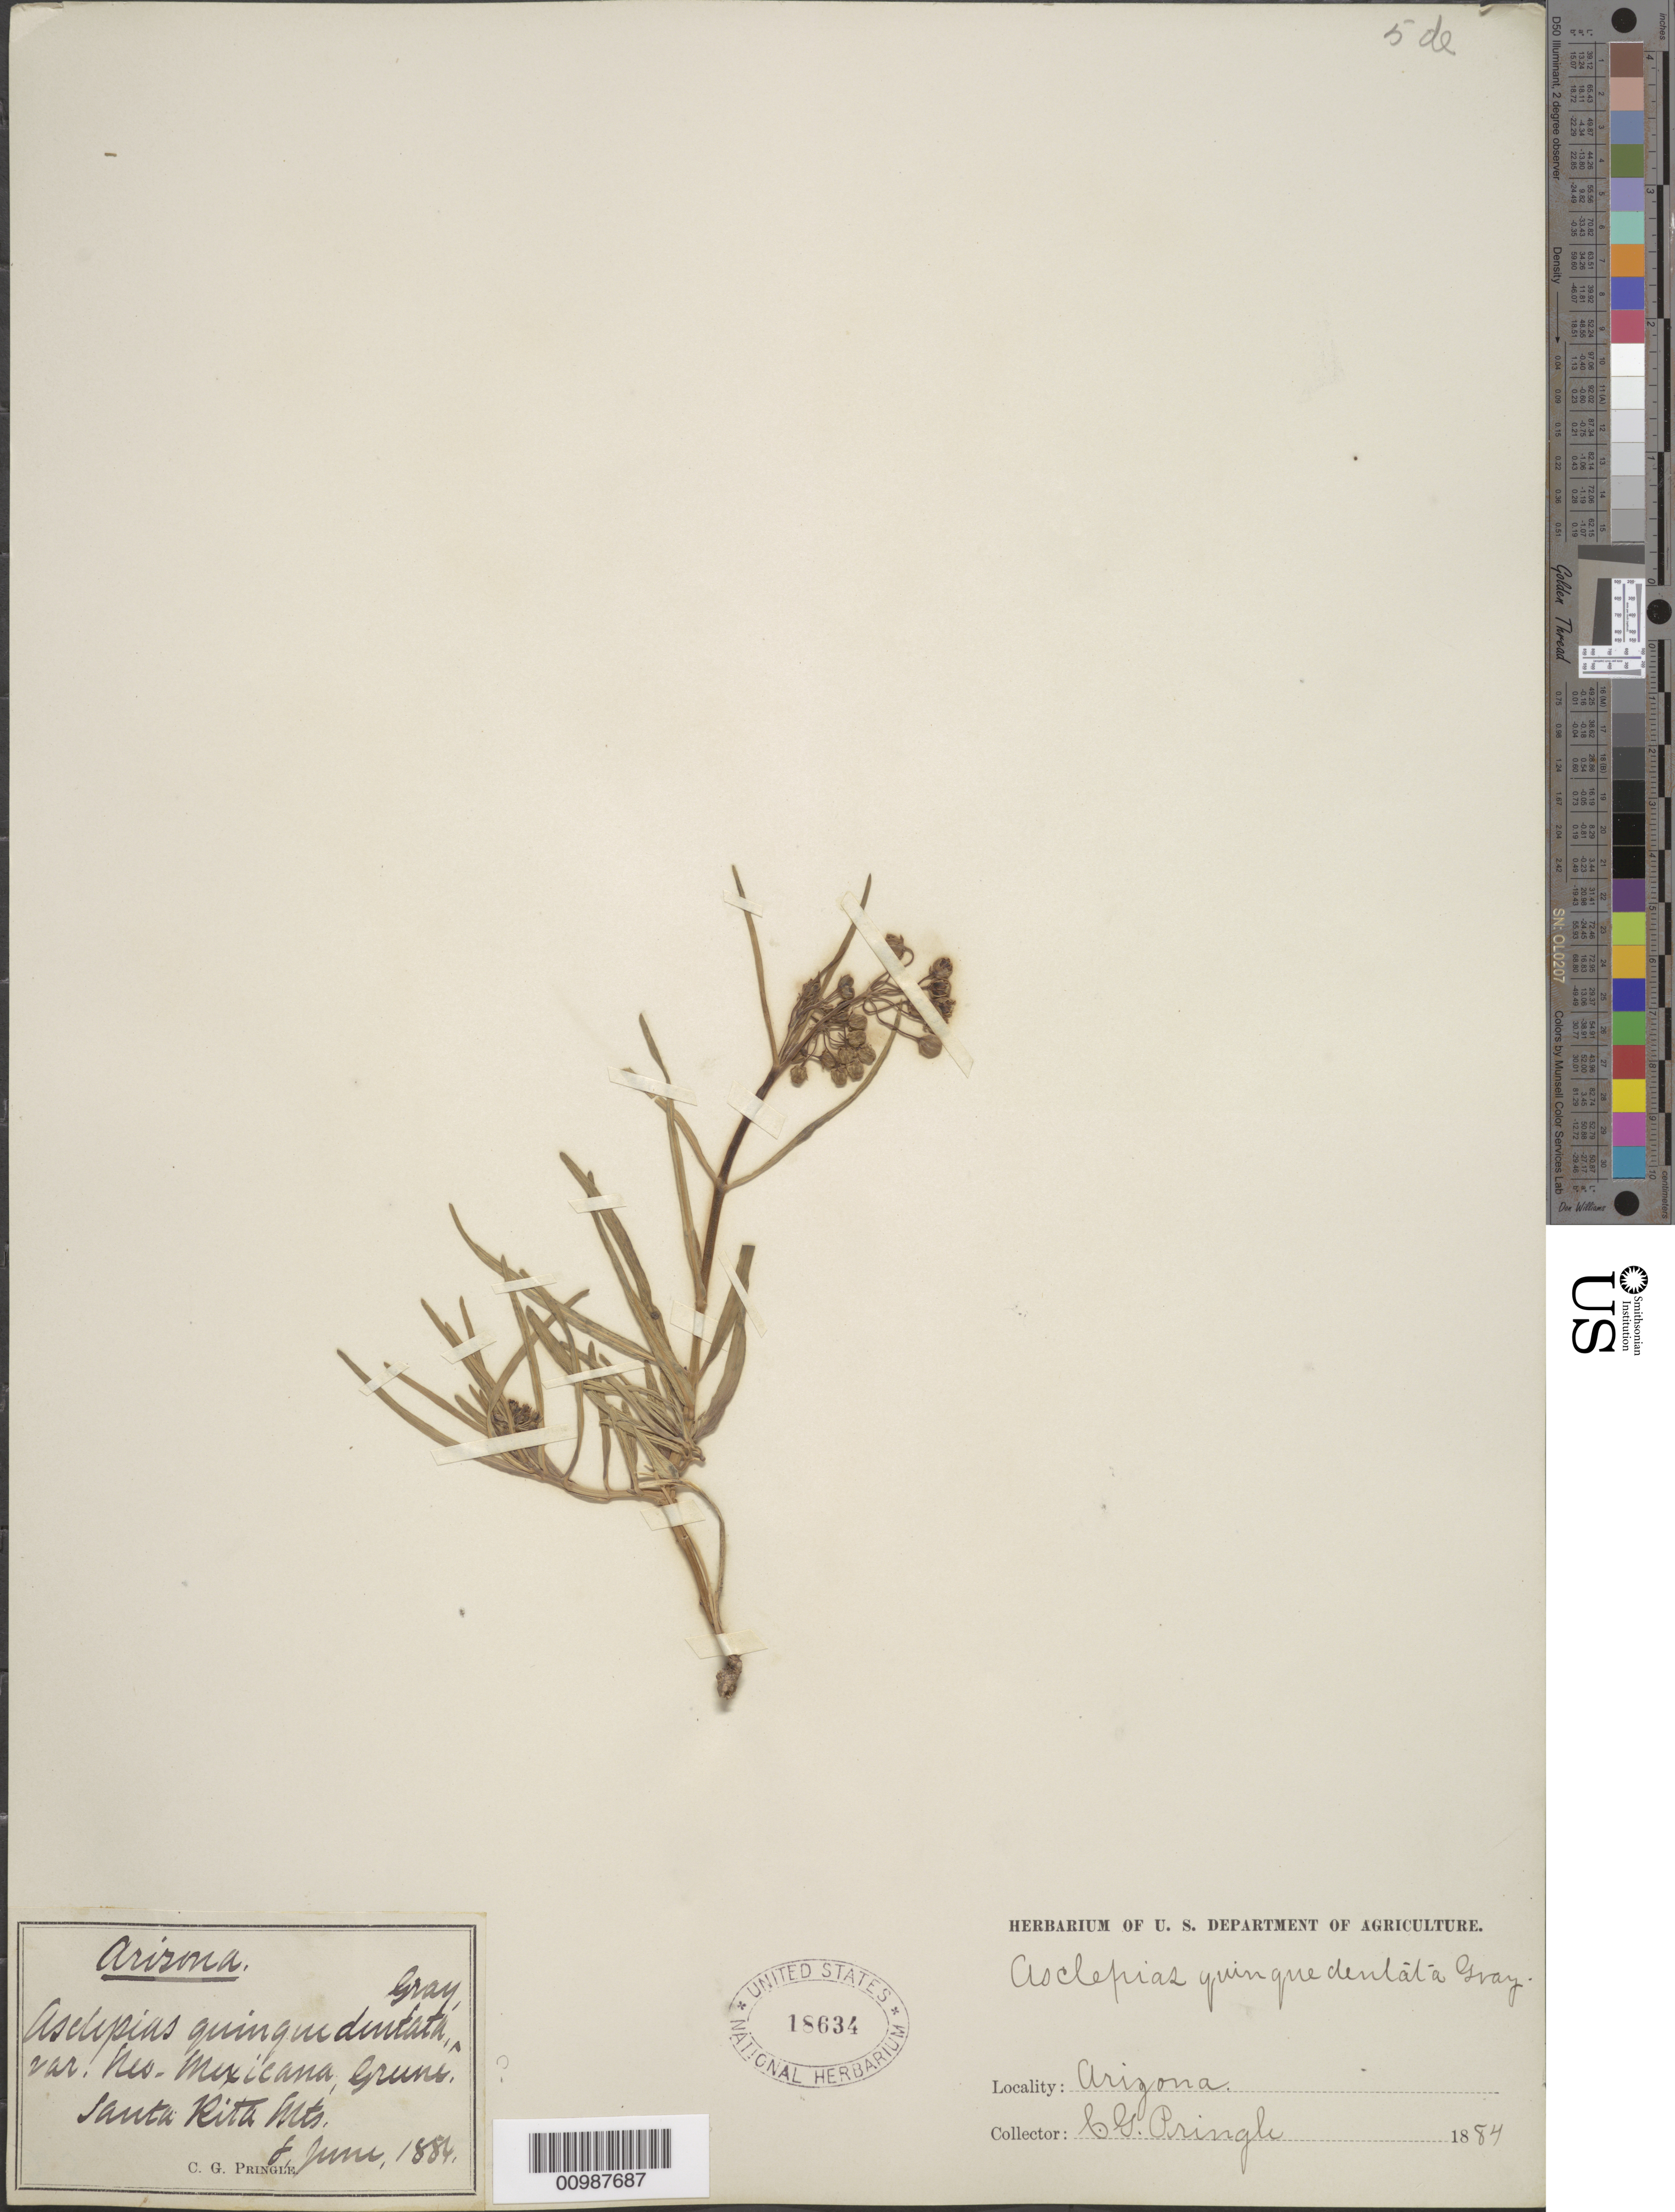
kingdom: Plantae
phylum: Tracheophyta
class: Magnoliopsida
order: Gentianales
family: Apocynaceae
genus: Asclepias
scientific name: Asclepias quinquedentata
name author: A. Gray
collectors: C. G. Pringle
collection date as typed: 08 Jun 1884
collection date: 1884-06-08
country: United States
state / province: Arizona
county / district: Pima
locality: Santa Rita Mountains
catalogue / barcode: US 18634